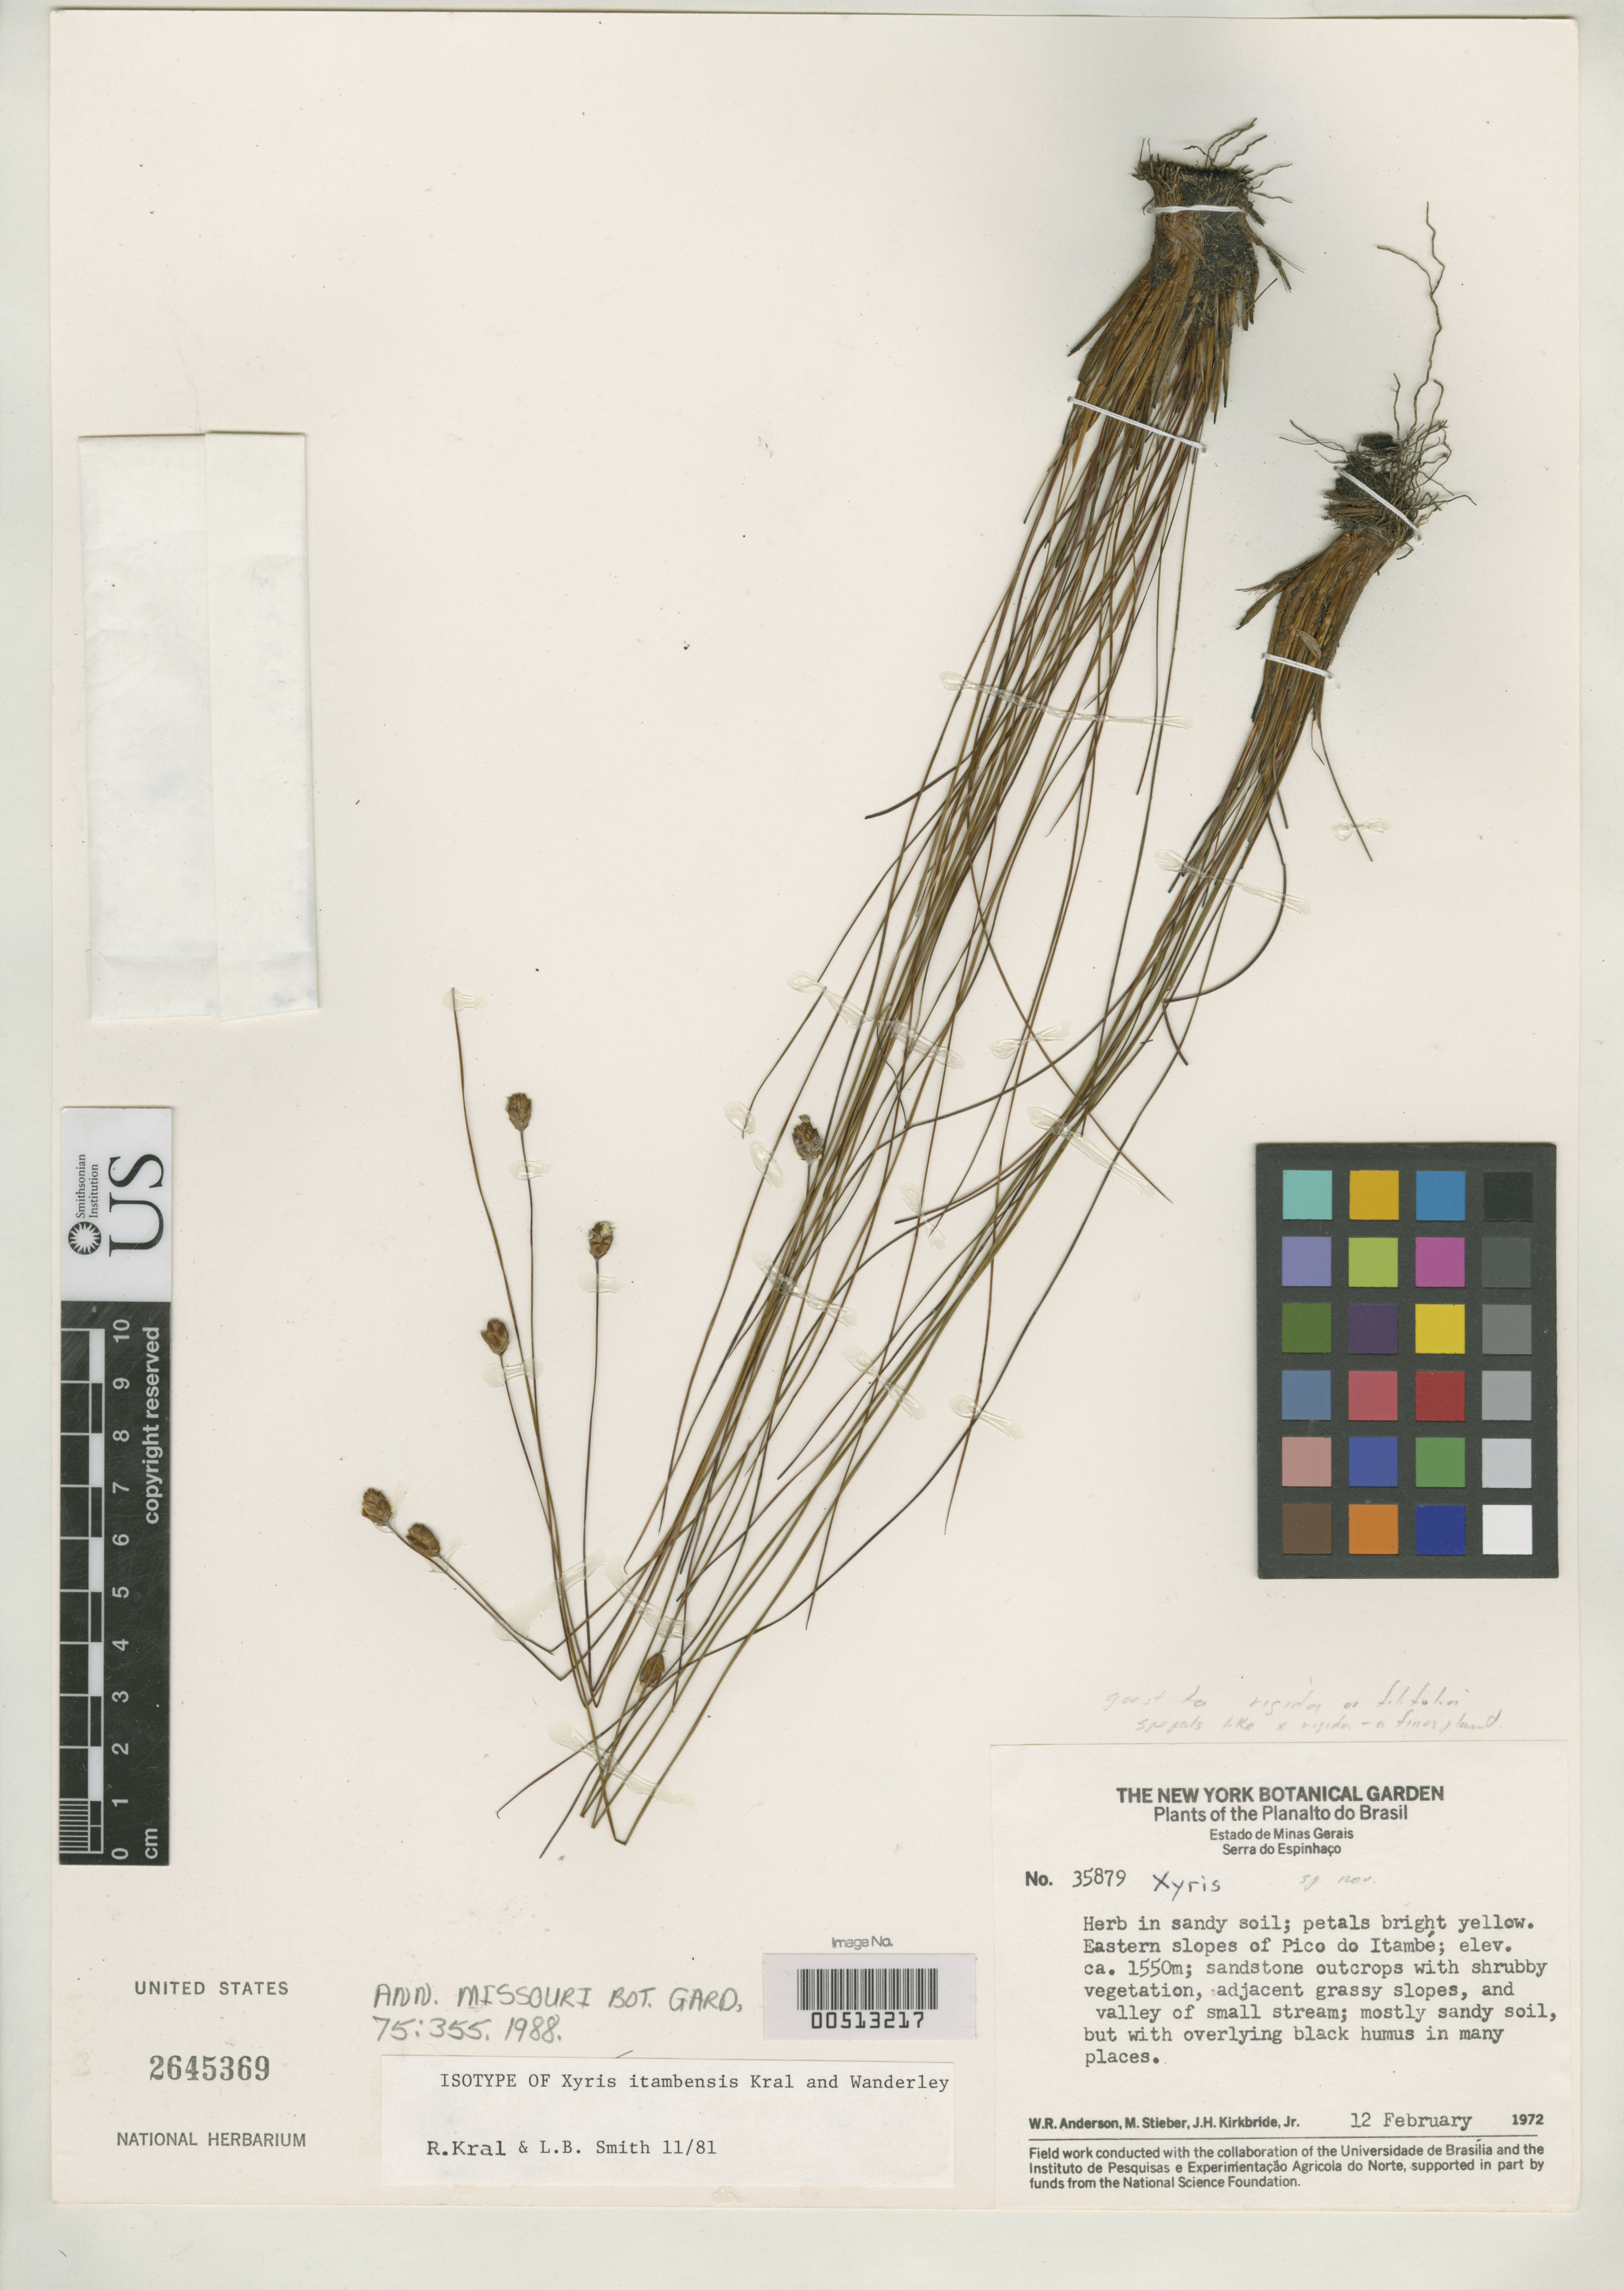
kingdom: Plantae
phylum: Tracheophyta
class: Liliopsida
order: Poales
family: Xyridaceae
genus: Xyris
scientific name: Xyris itambensis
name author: Kral & Wand.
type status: Isotype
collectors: W. R. Anderson, M. T. Stieber & J. H. Kirkbride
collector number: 35879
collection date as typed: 12 Feb 1972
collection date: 1972-02-12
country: Brazil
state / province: Minas Gerais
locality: Serra do Espinhaco, eastern slopes of Pico de Itambe.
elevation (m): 1550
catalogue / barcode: US 2645369